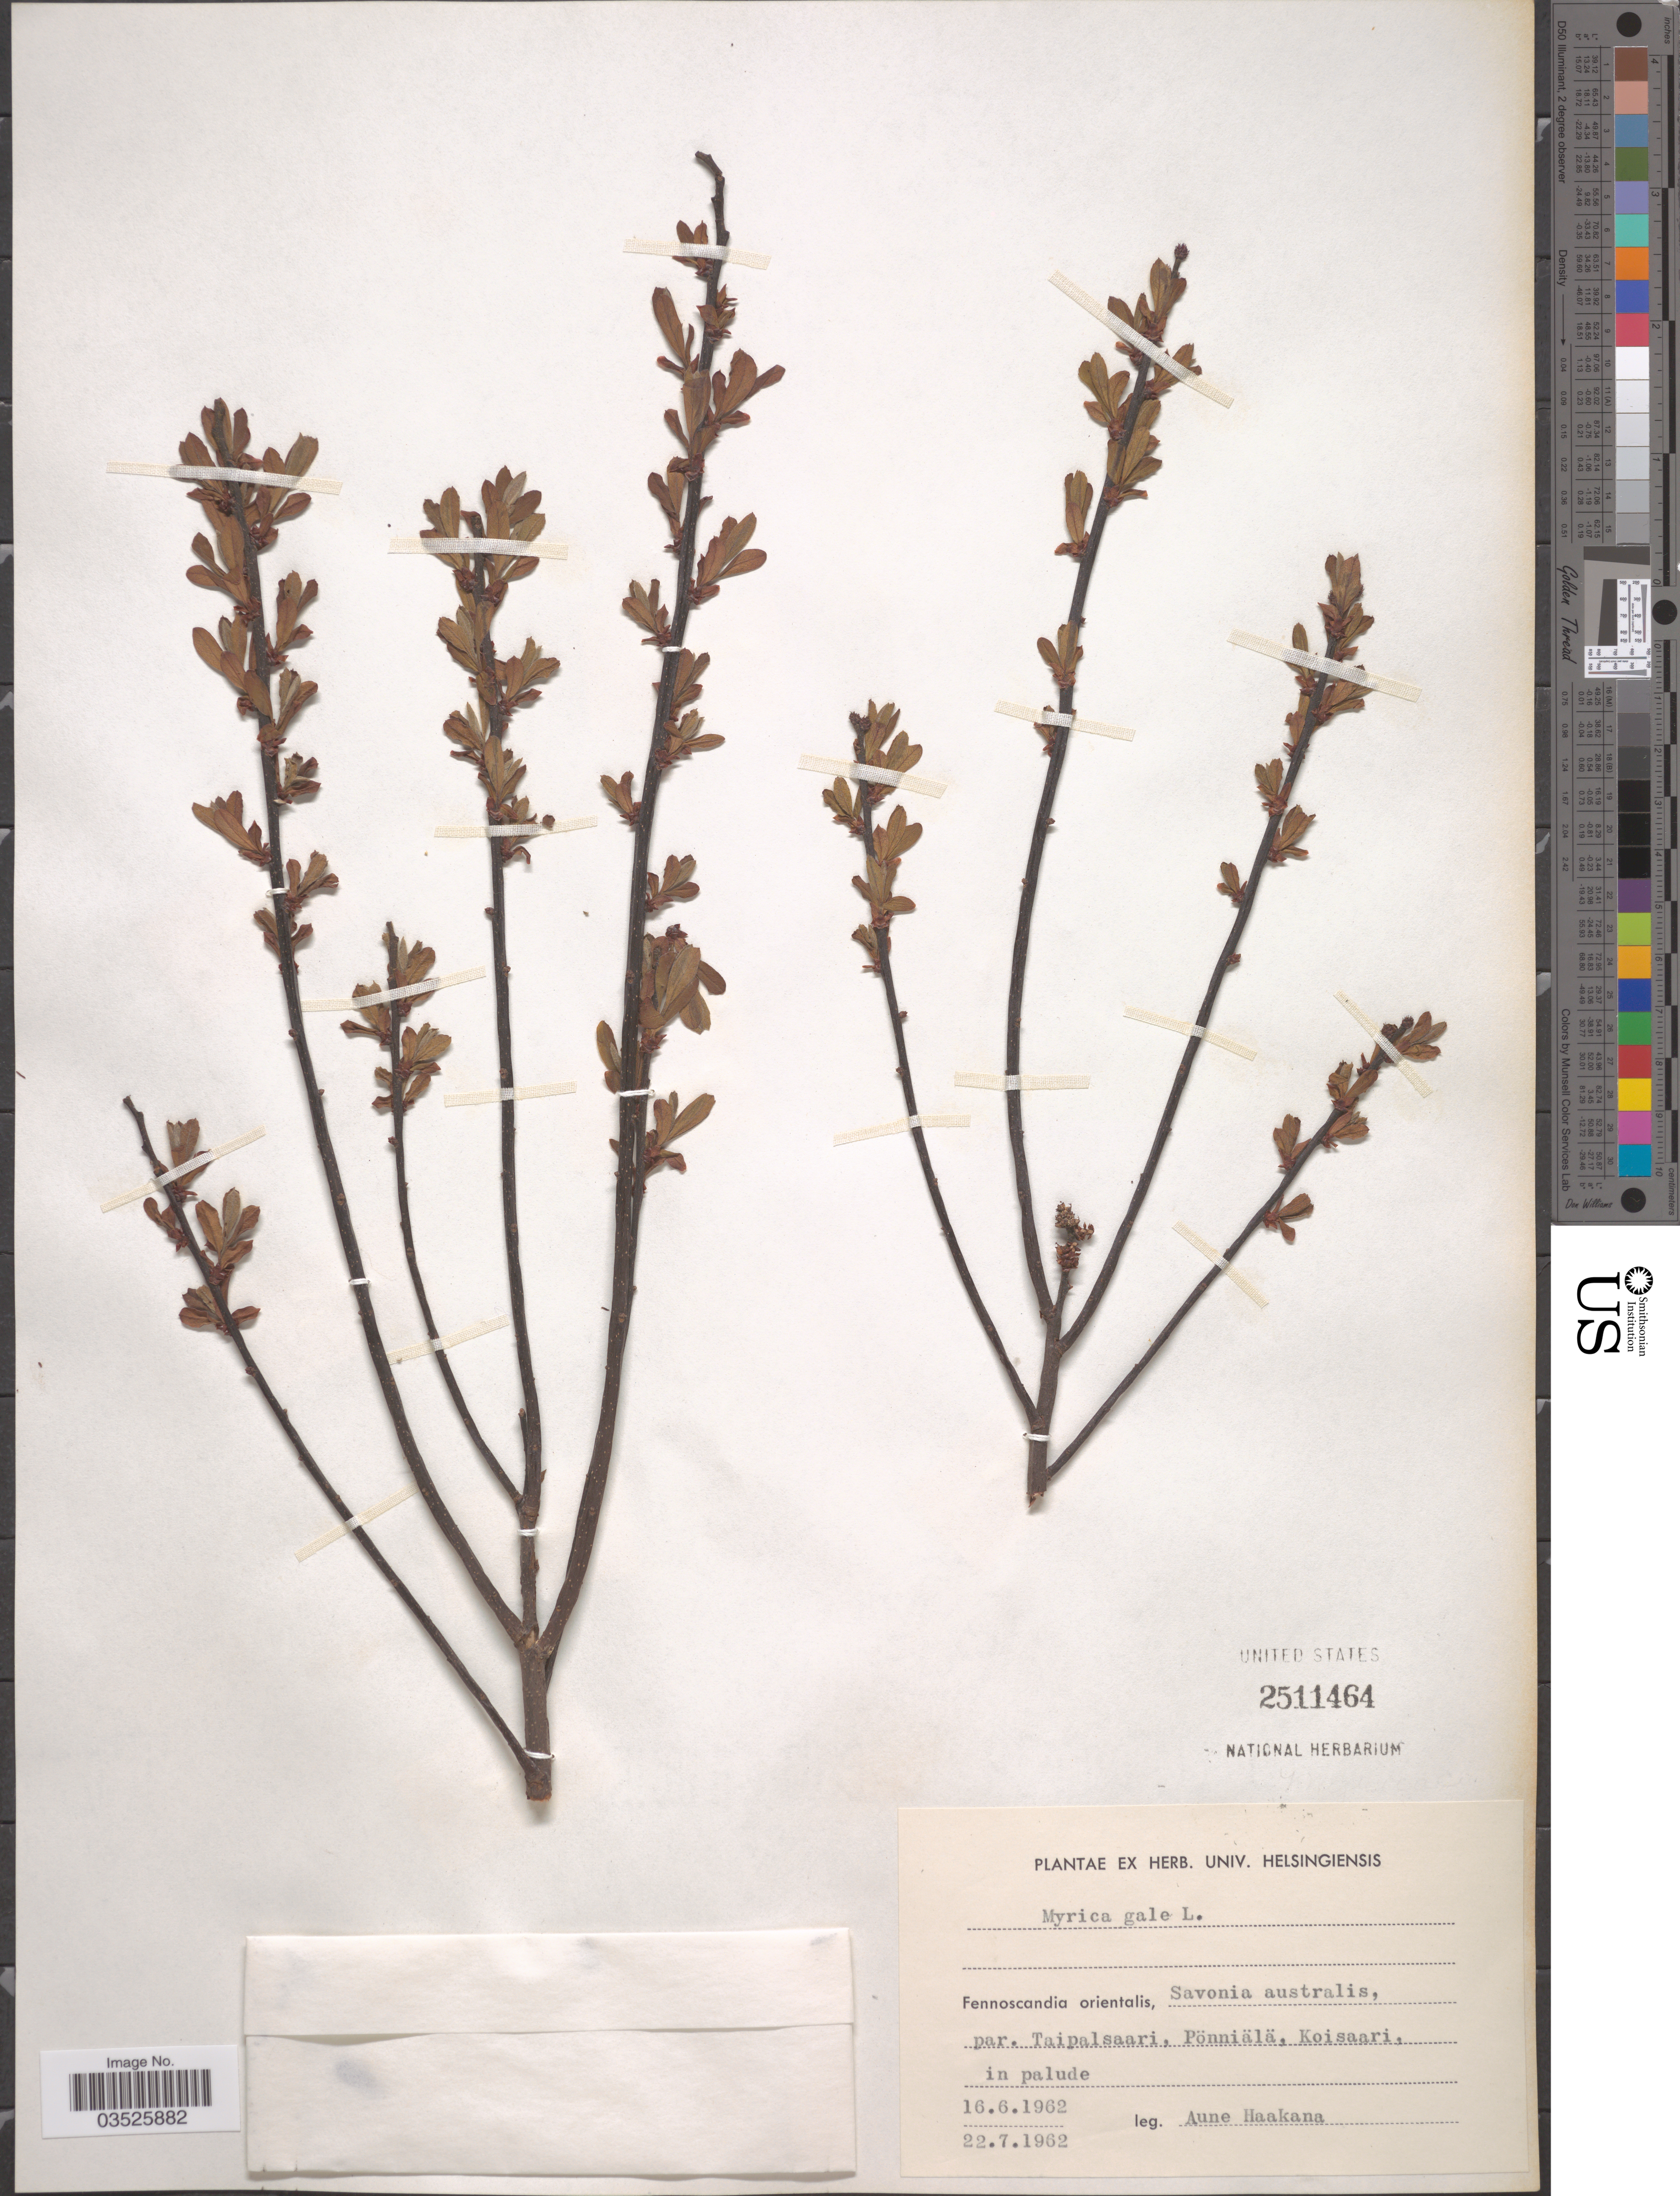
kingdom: Plantae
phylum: Tracheophyta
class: Magnoliopsida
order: Fagales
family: Myricaceae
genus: Myrica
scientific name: Myrica gale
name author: L.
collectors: A. Haakana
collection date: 1962-06-16/1962-07-22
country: Finland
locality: Fennoscandia orientalis, Savonia australis, par. Taipalsaari, Pönniälä, Koisaari, in palude.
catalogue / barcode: US 2511464